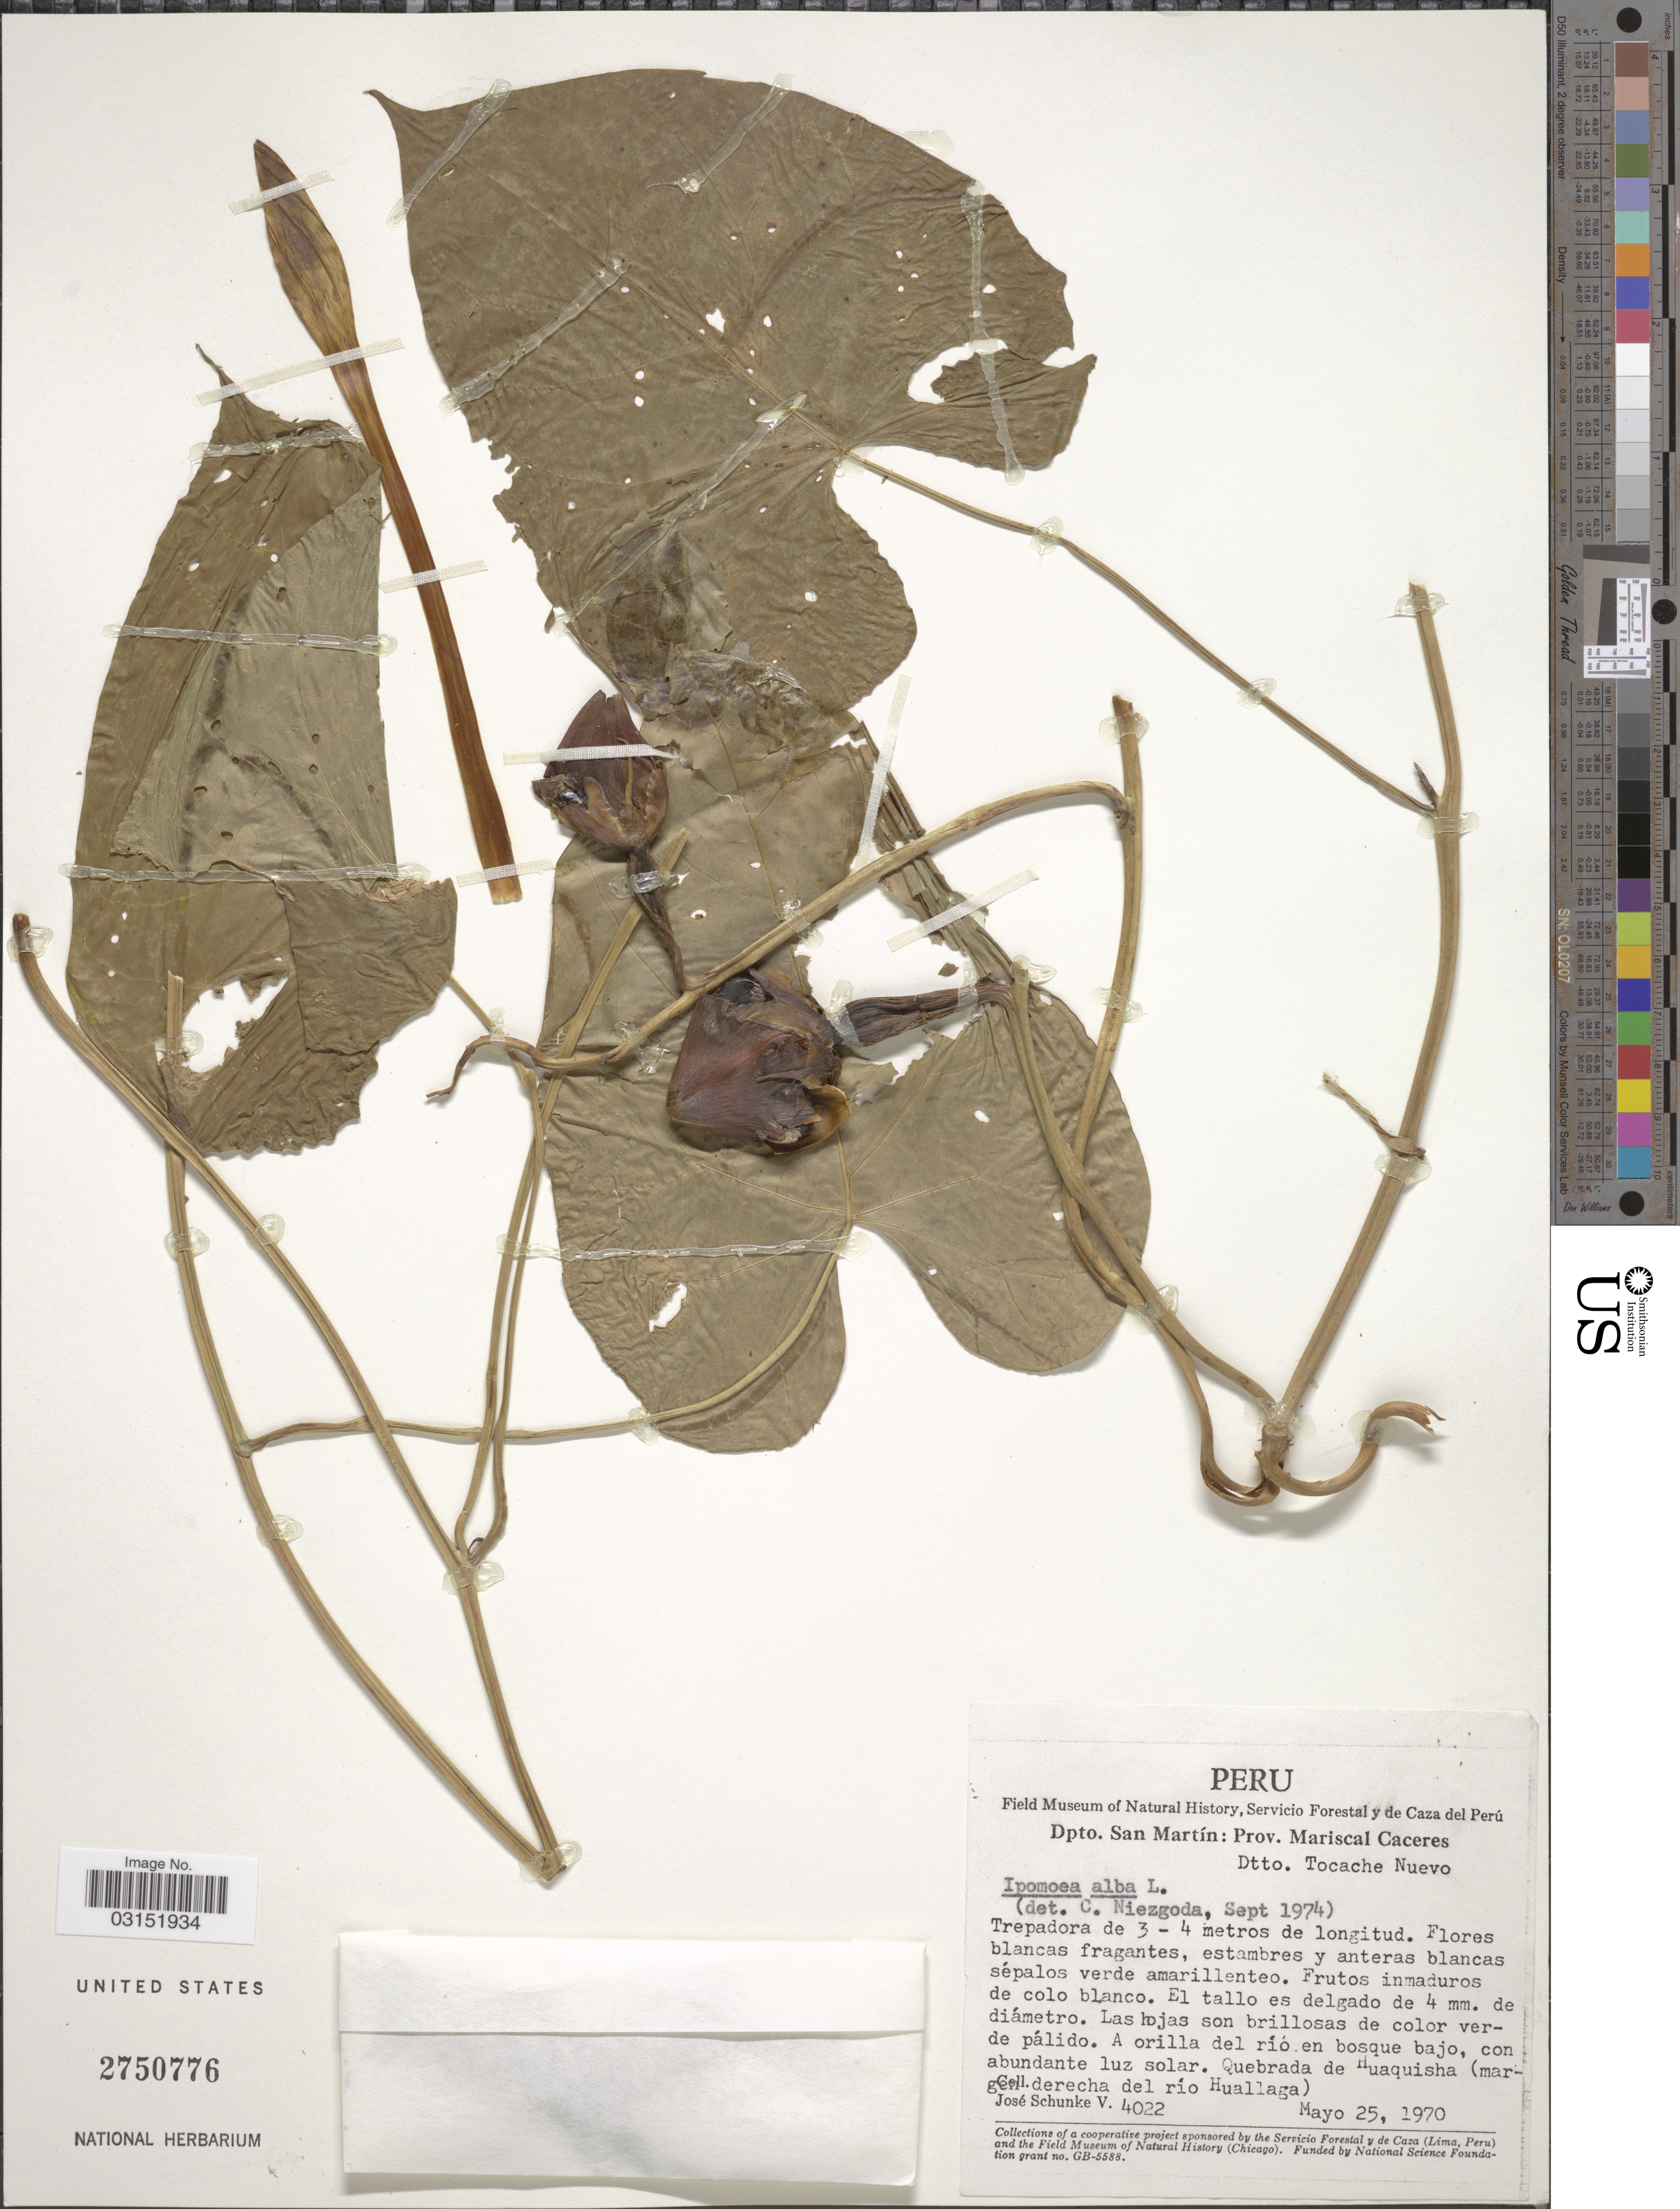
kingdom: Plantae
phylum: Tracheophyta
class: Magnoliopsida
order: Solanales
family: Convolvulaceae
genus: Ipomoea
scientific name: Ipomoea alba L.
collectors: J. Schunke Vigo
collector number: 4022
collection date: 1970-05-25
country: Peru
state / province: San Martín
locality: Dpto. San Martín: Prov. Mariscal Caceres, Dtto. Tocache Nuevo, A orilla del río en bosque bajo, con abundante luz solar, Quebrada de Huaquisha (margen derecha del río Huallaga).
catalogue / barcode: US 2750776